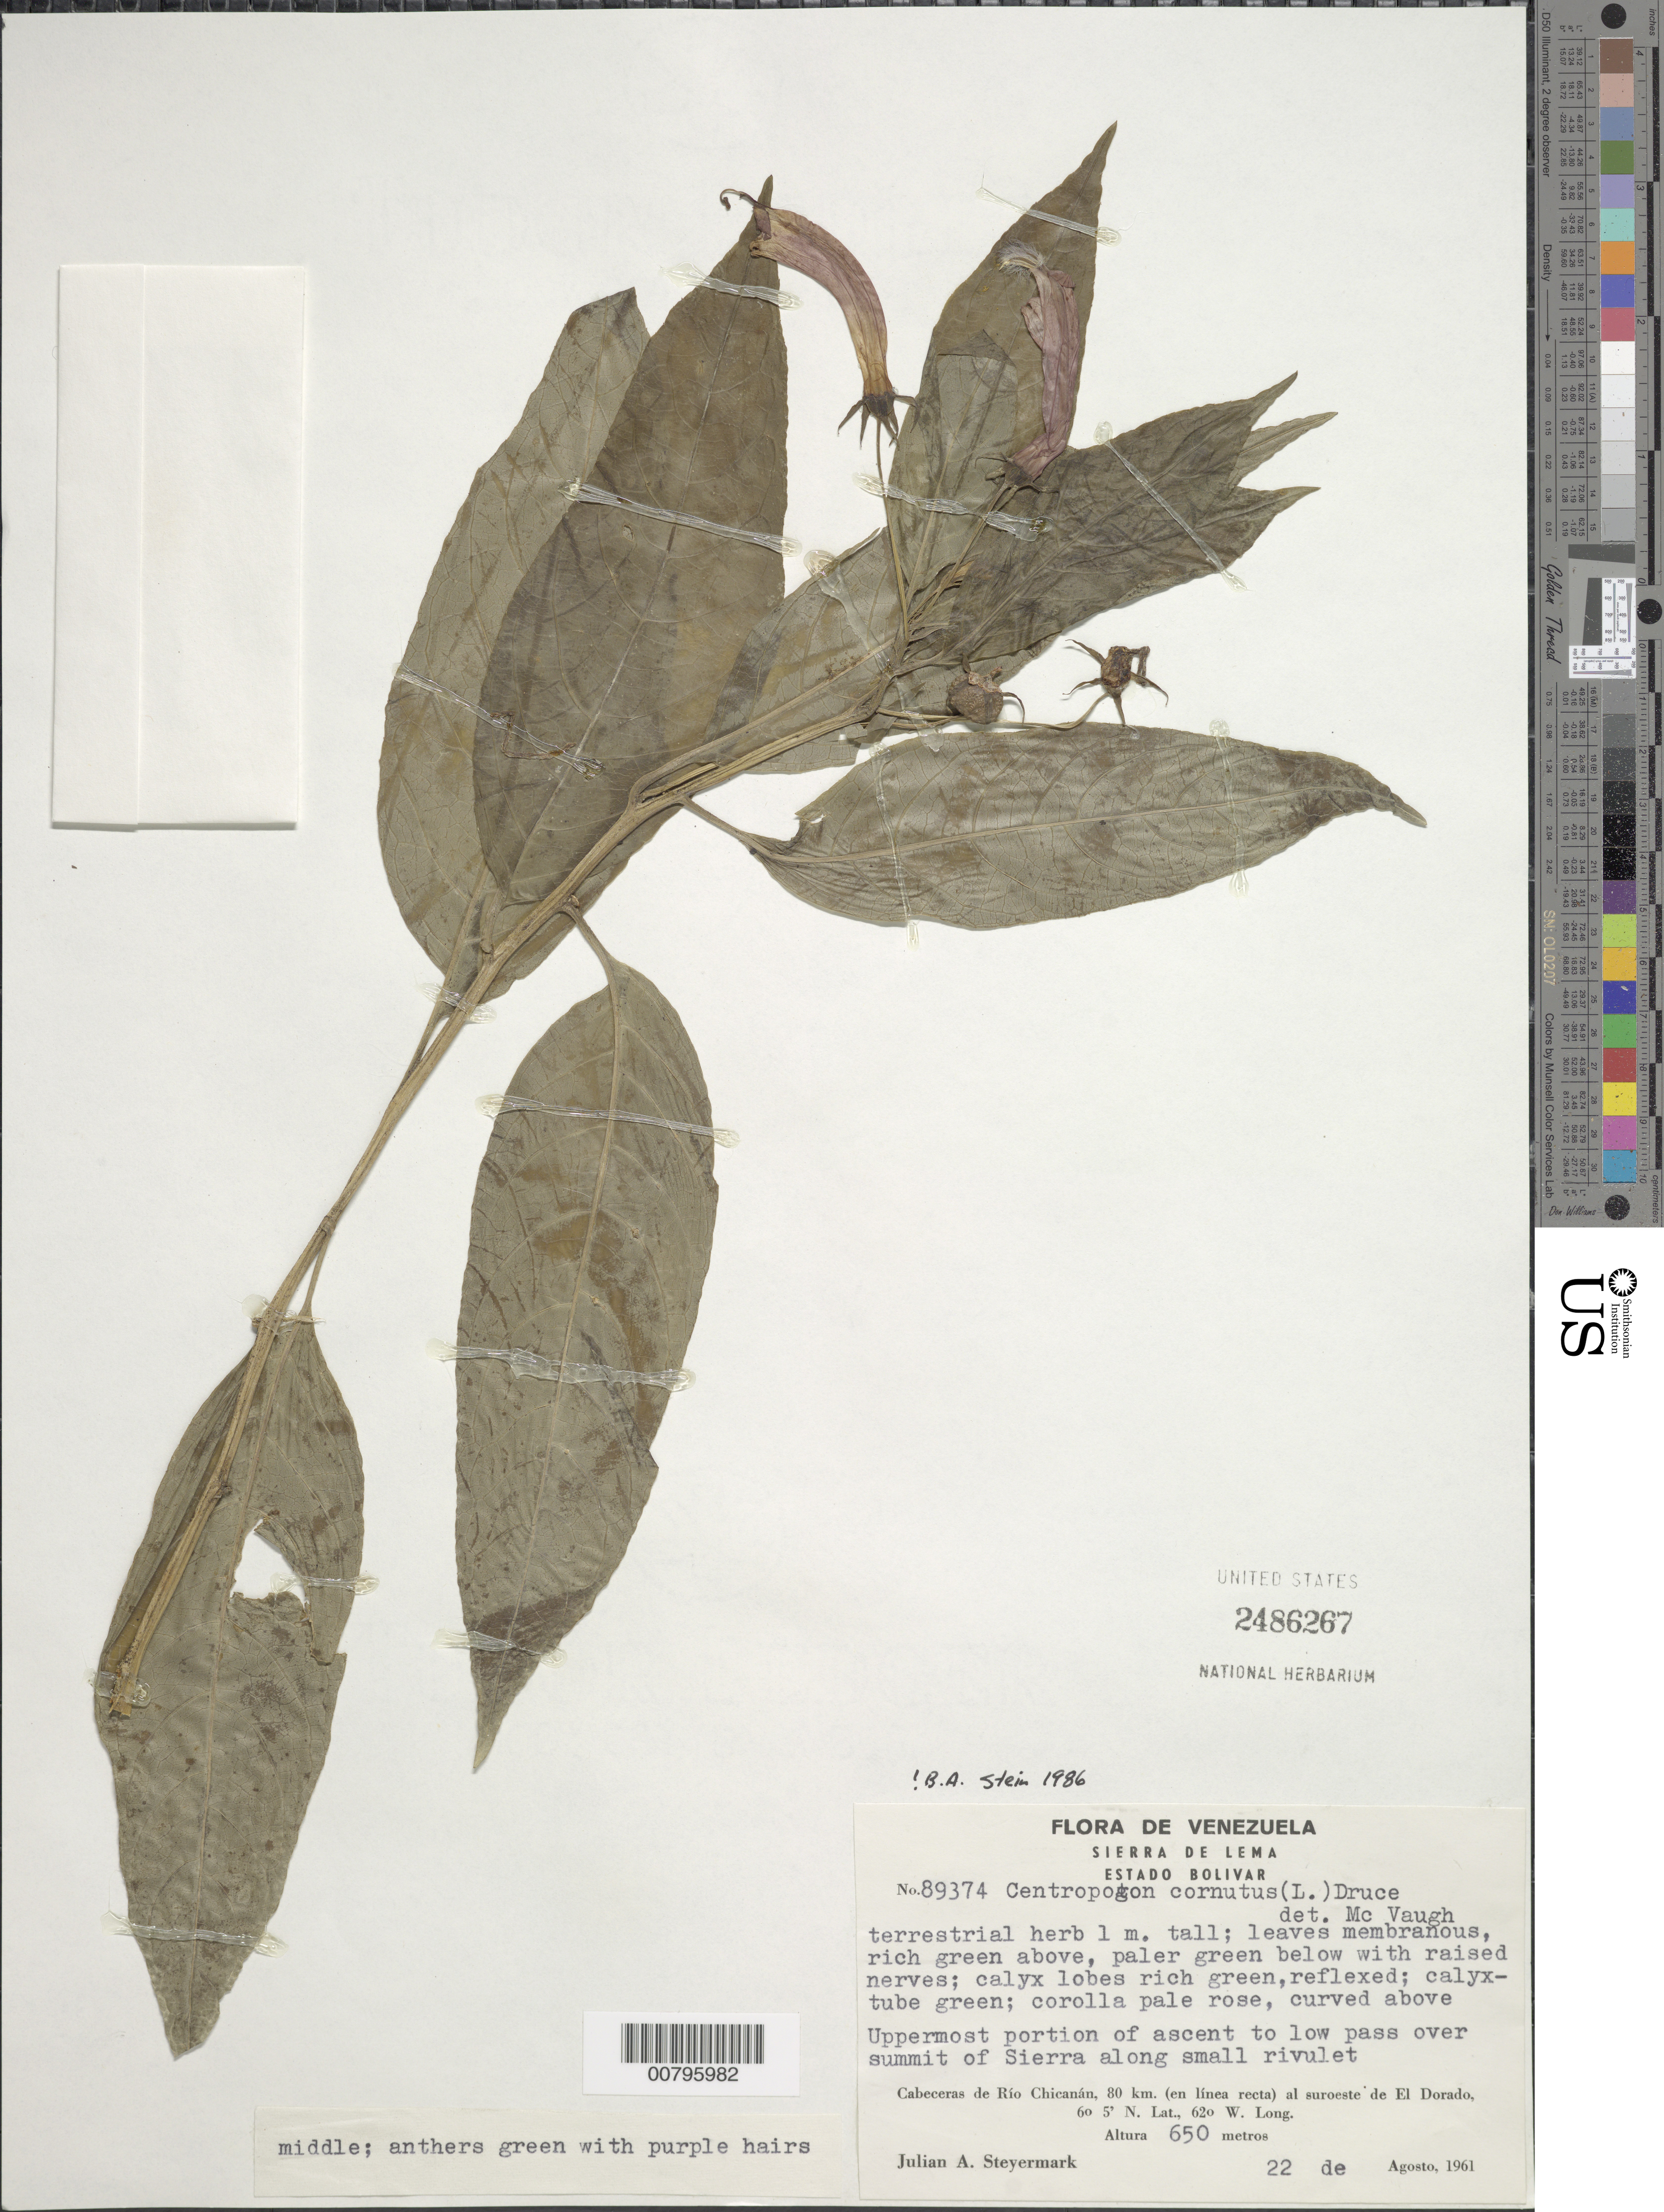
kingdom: Plantae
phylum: Tracheophyta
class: Magnoliopsida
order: Asterales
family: Campanulaceae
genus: Centropogon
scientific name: Centropogon cornutus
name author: (L.) Druce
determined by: Stein, B. A., Senior Director, Climate Adaptation and Resilience, National Wildlife Federation (UNITED STATES)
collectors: J. Steyermark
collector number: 89374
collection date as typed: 22-Aug-61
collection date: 1961-08-22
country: Venezuela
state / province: Bolívar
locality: Sierra de Lema; Cabeceras de Río Chicanán, 80 km (in a straight line) to southwest of El Dorado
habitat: Along small rivulet flowing from summit just below low pass over summit of Sierra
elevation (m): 650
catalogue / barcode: US 2486267